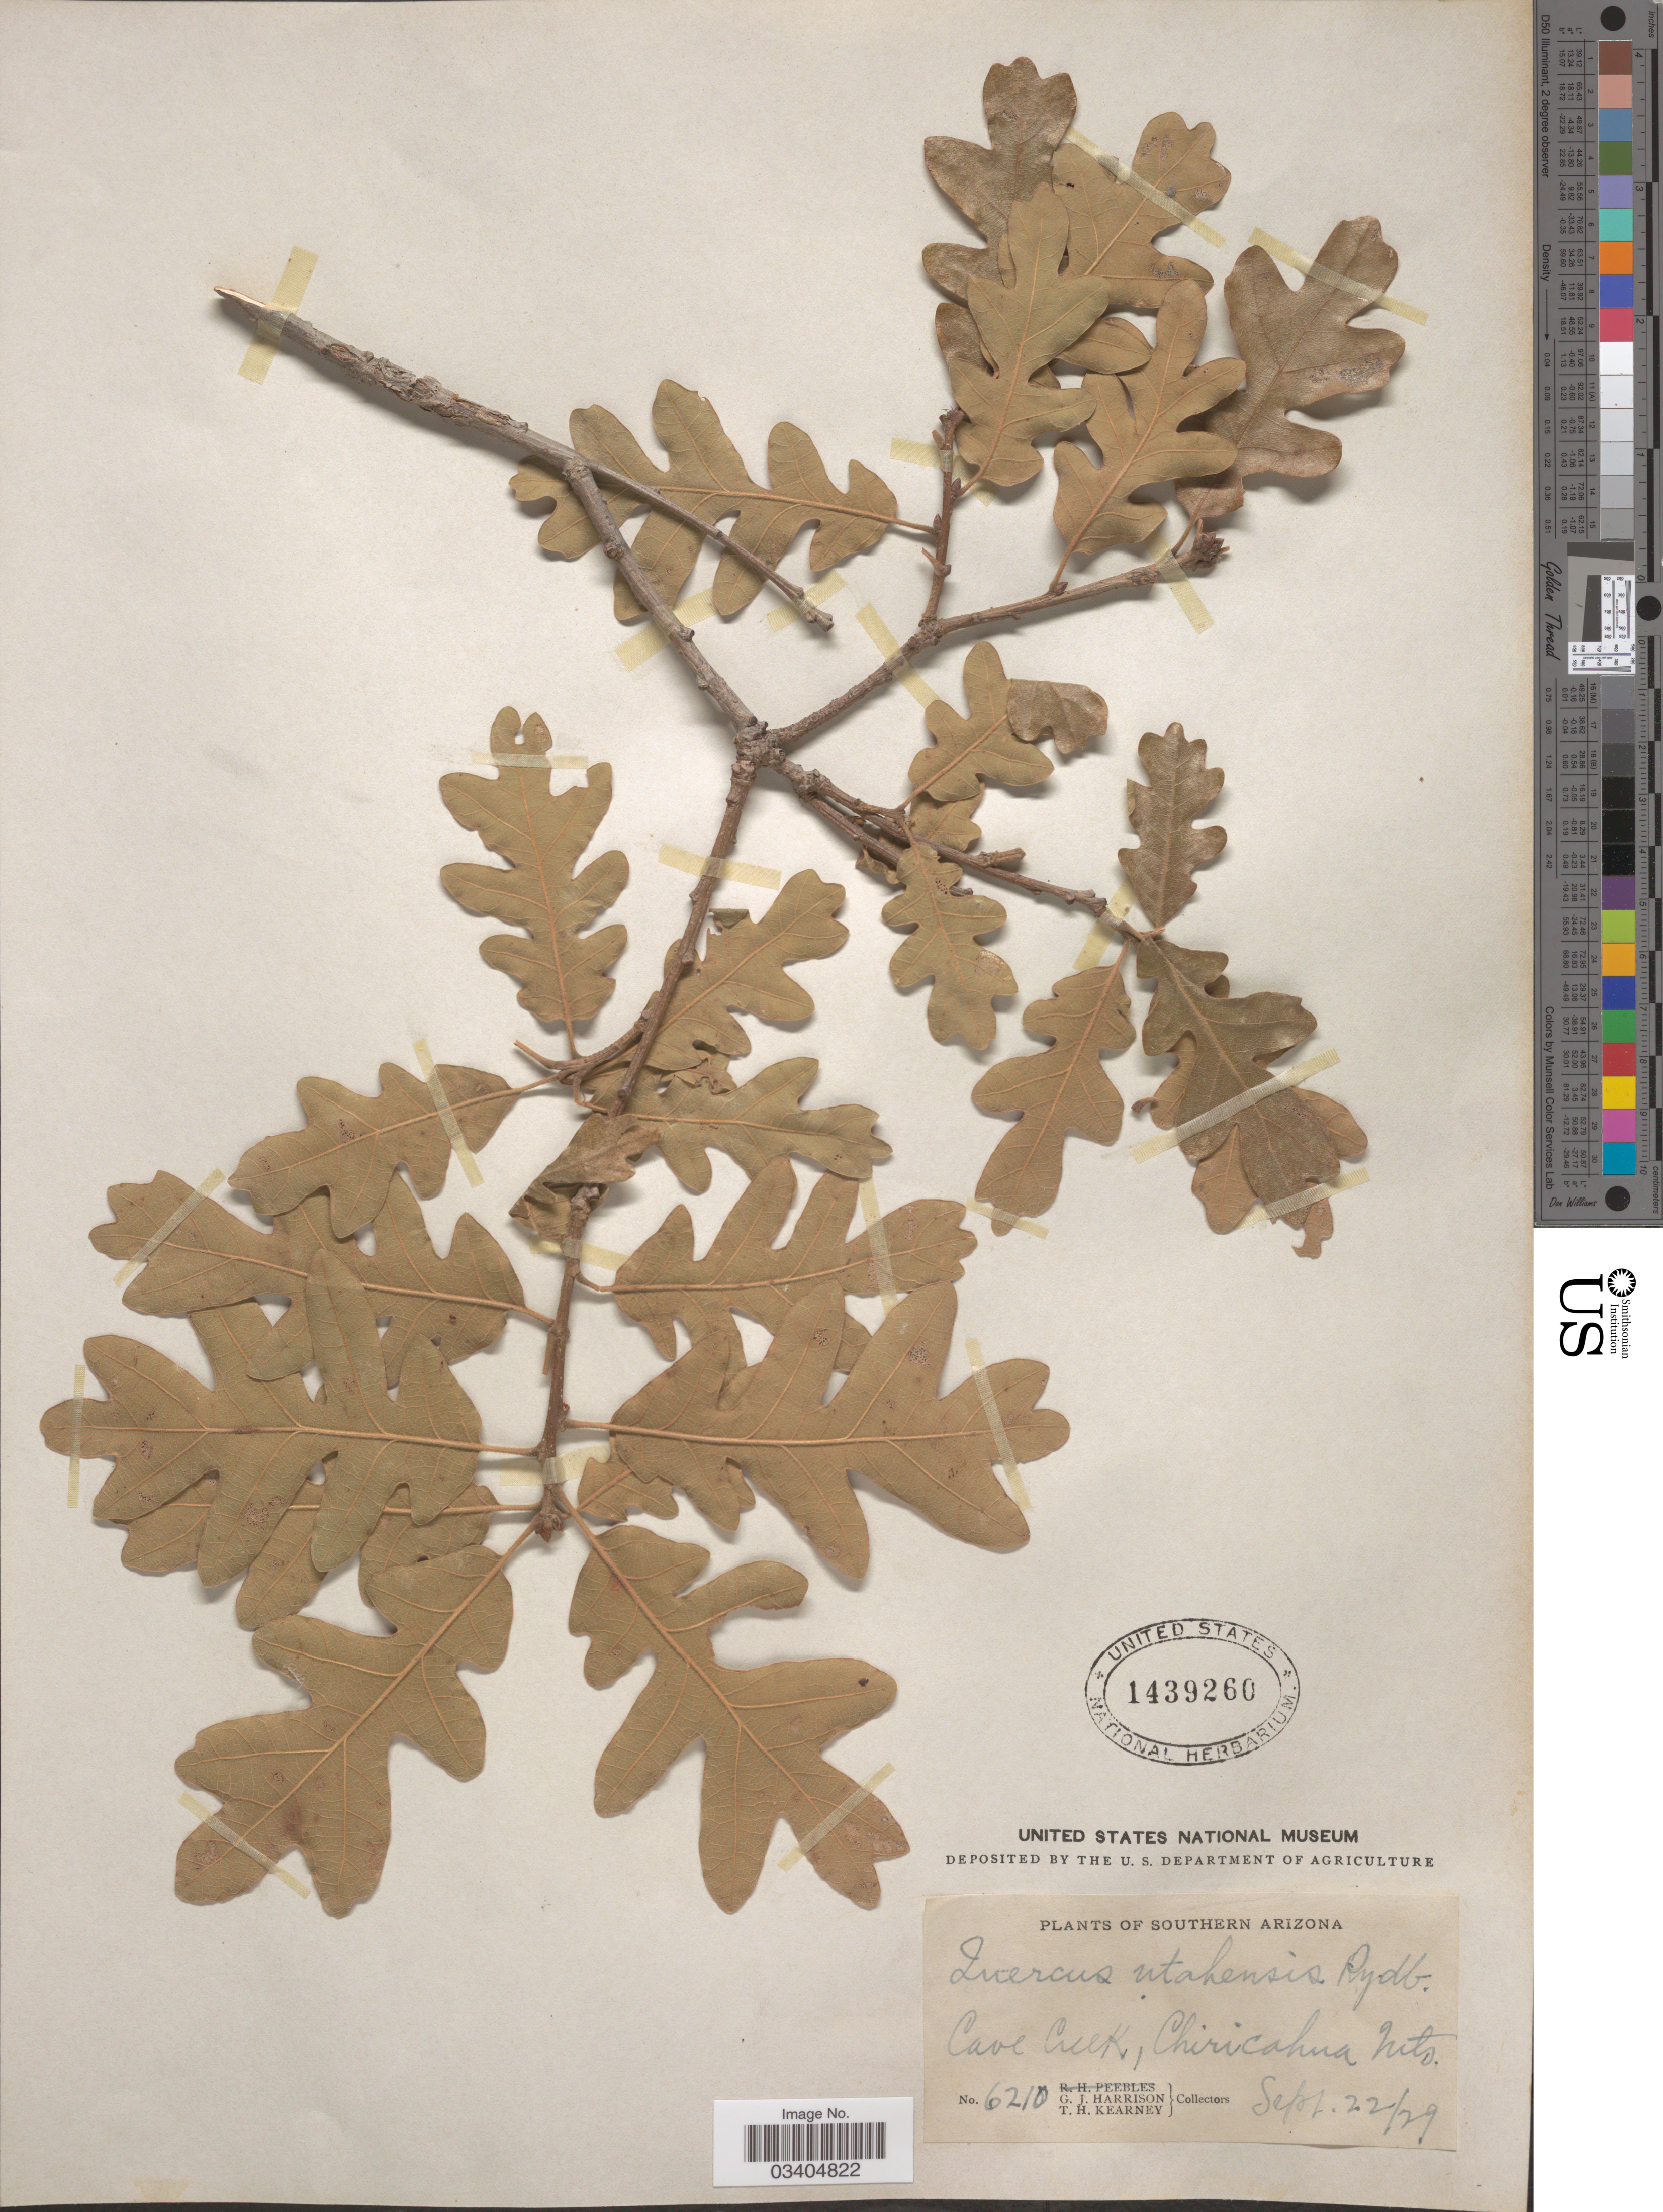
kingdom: Plantae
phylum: Tracheophyta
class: Magnoliopsida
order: Fagales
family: Fagaceae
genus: Quercus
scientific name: Quercus gambelii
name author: Nutt.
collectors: G. J. Harrison & T. H. Kearney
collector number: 6210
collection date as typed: Transcribed d/m/y: 22/9/29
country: United States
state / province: Arizona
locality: Southern Arizona. Cave Creek, Chiricahua Mts.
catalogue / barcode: US 1439260